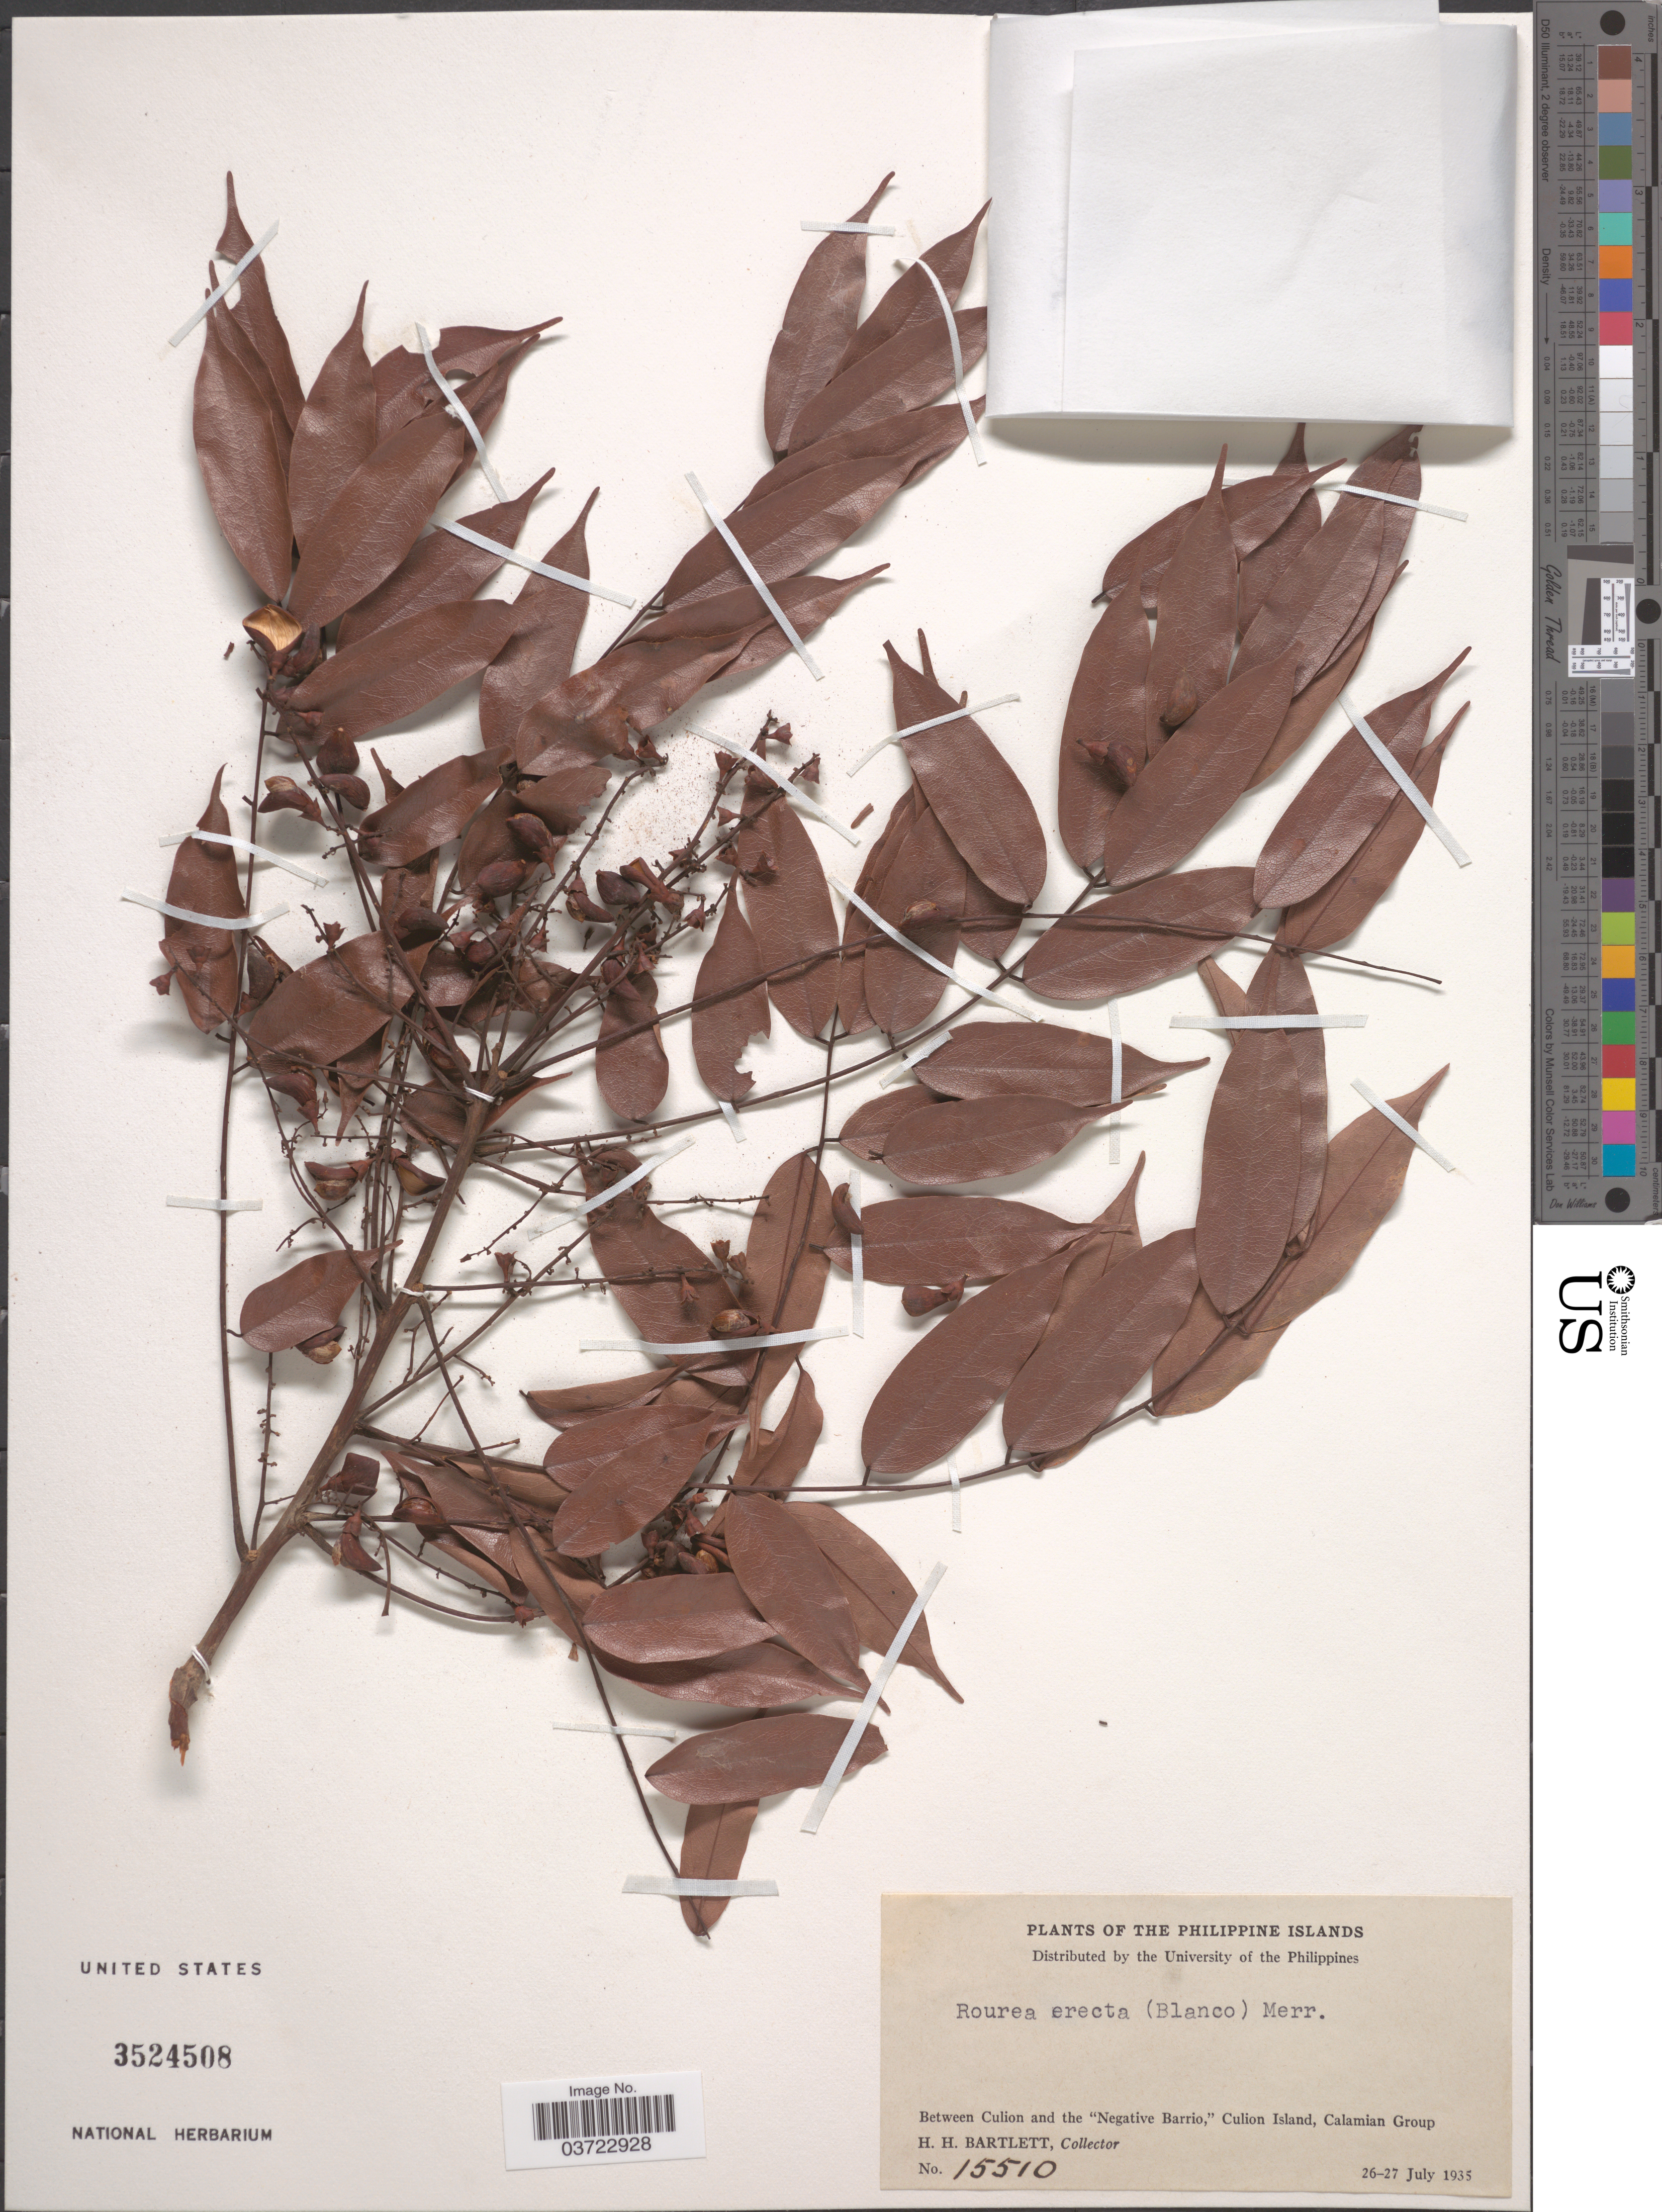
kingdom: Plantae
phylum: Tracheophyta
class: Magnoliopsida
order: Oxalidales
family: Connaraceae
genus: Rourea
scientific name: Rourea erecta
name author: (Blanco) Merr.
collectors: H. H. Bartlett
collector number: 15510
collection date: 1935-07-26/1935-07-27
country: Philippines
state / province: Mimaropa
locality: Between Culion and the "Negative Barrio," Culion Island, Calamian Group.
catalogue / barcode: US 3524508